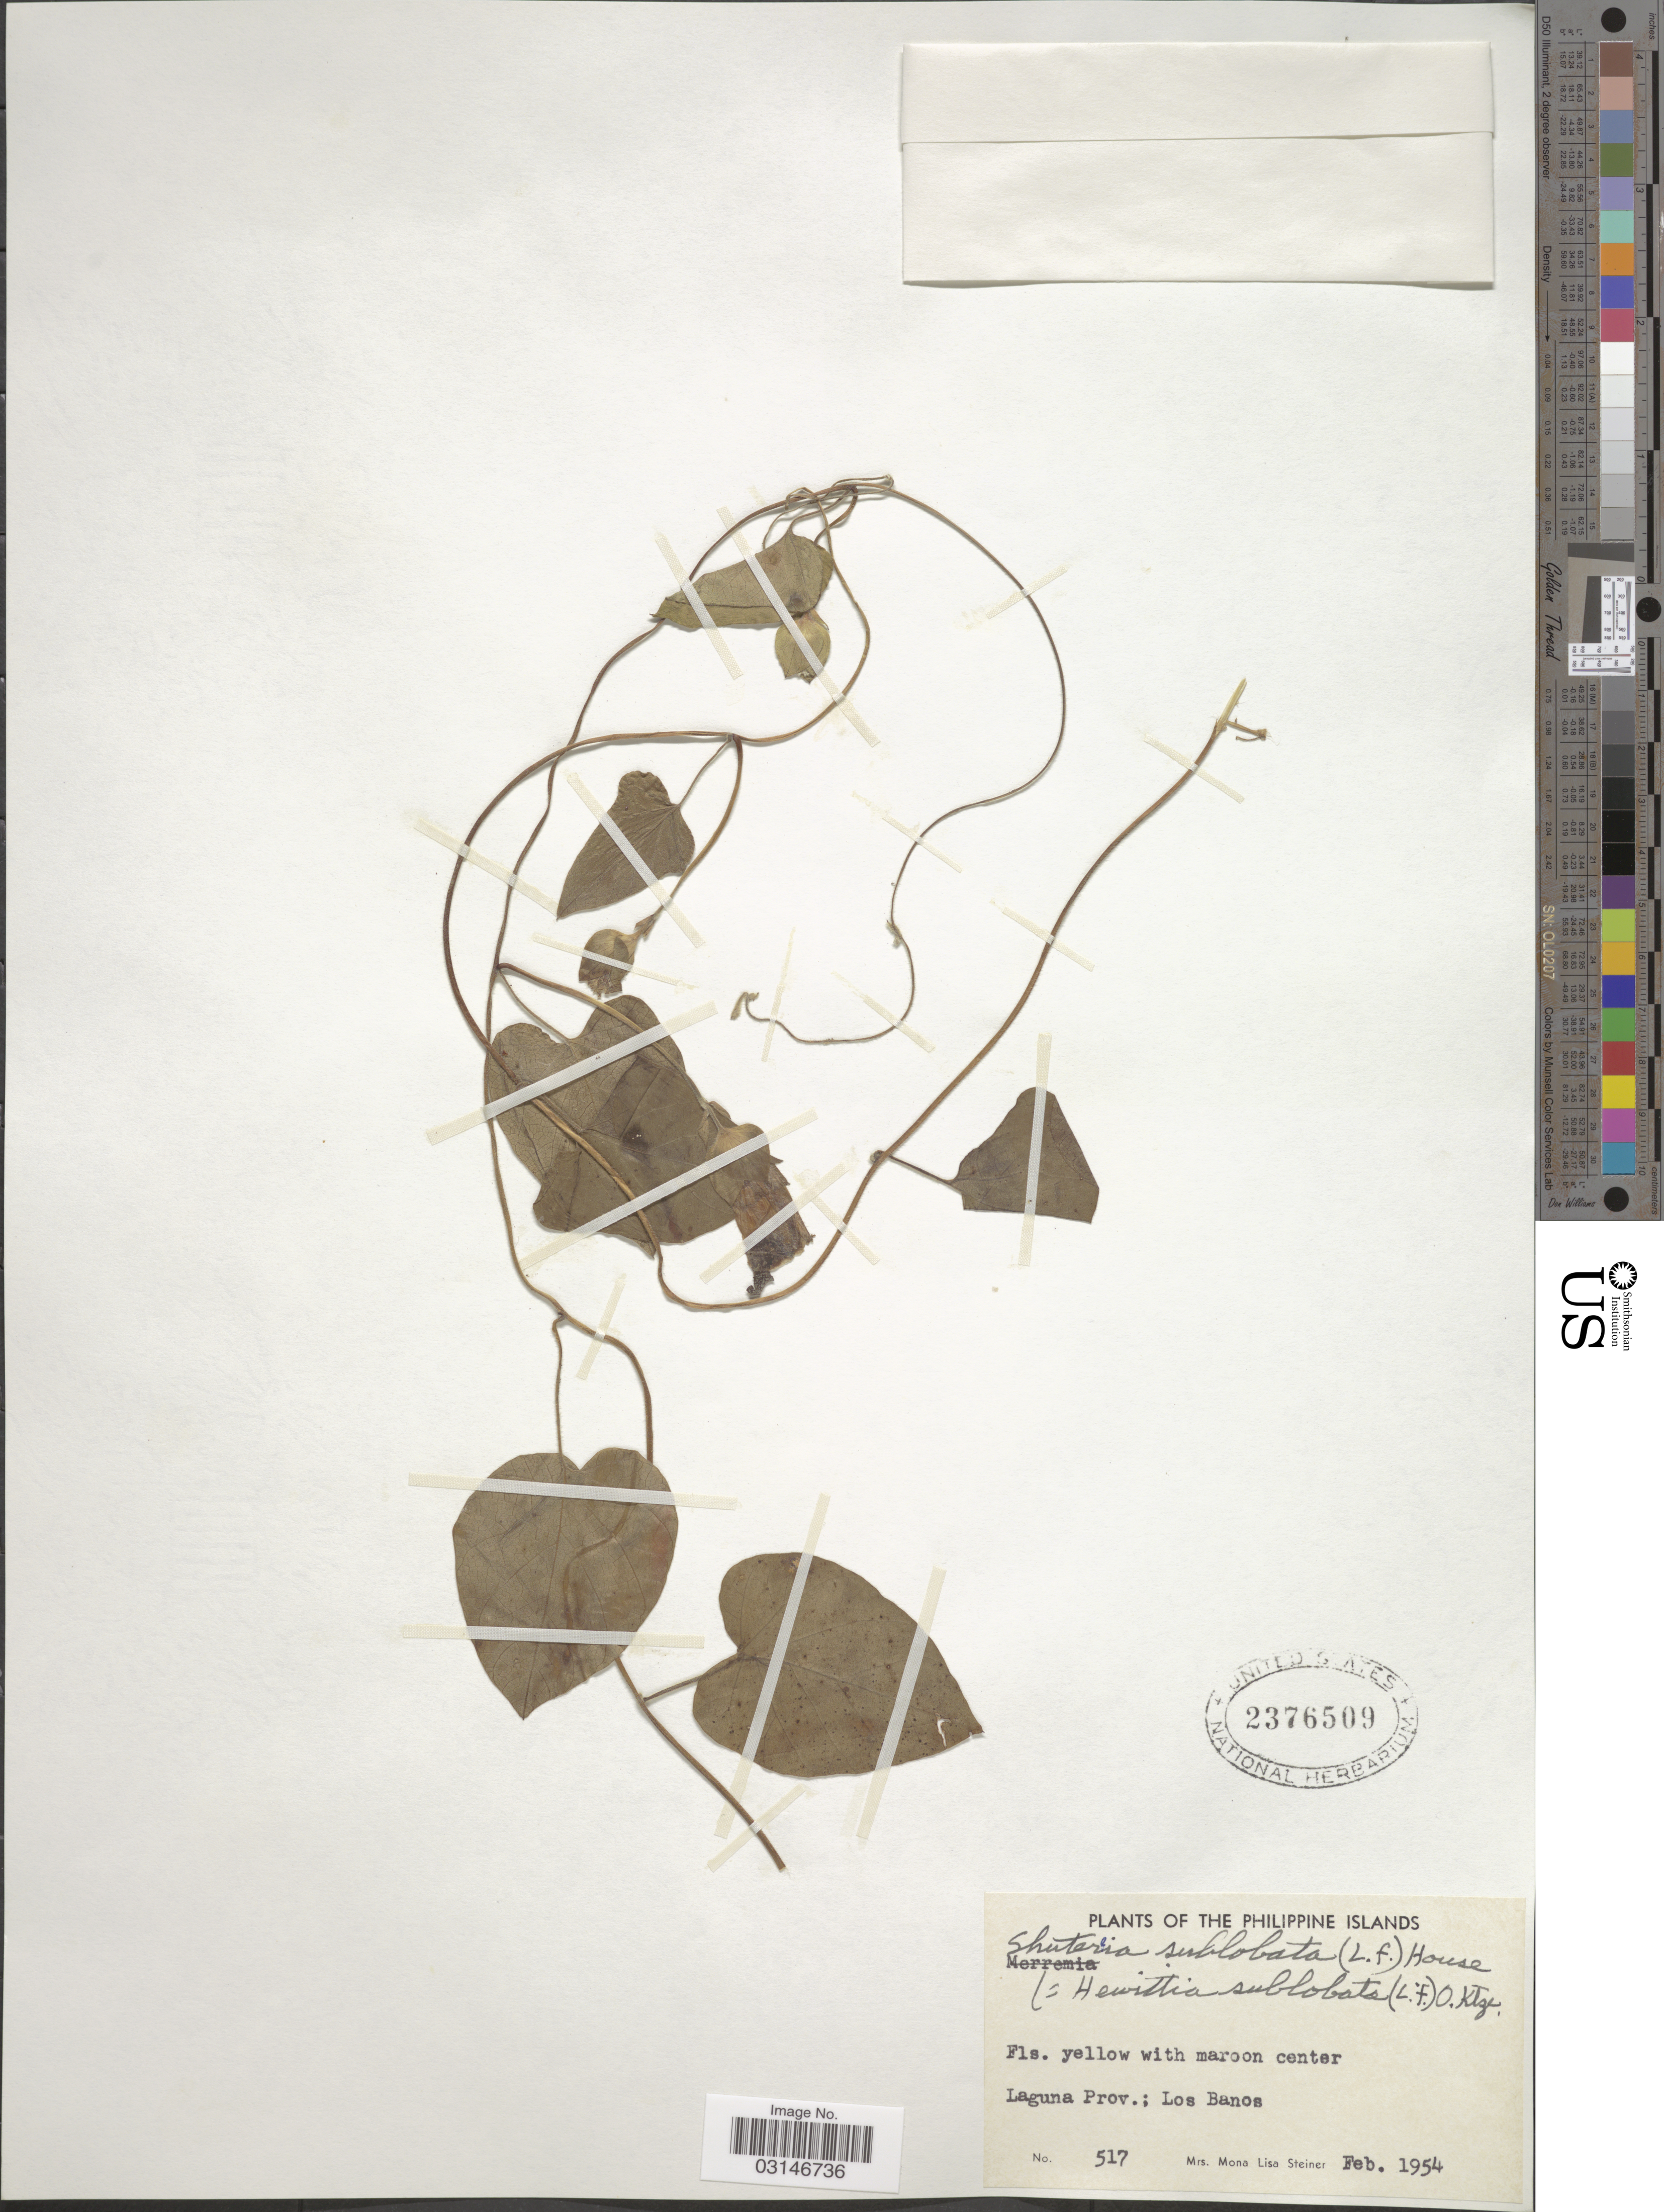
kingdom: Plantae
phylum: Tracheophyta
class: Magnoliopsida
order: Solanales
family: Convolvulaceae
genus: Hewittia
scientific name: Hewittia malabarica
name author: (L.) Suresh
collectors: M. Steiner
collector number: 517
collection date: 1954-02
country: Philippines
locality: Laguna Prov.; Los Banos.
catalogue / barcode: US 2376509